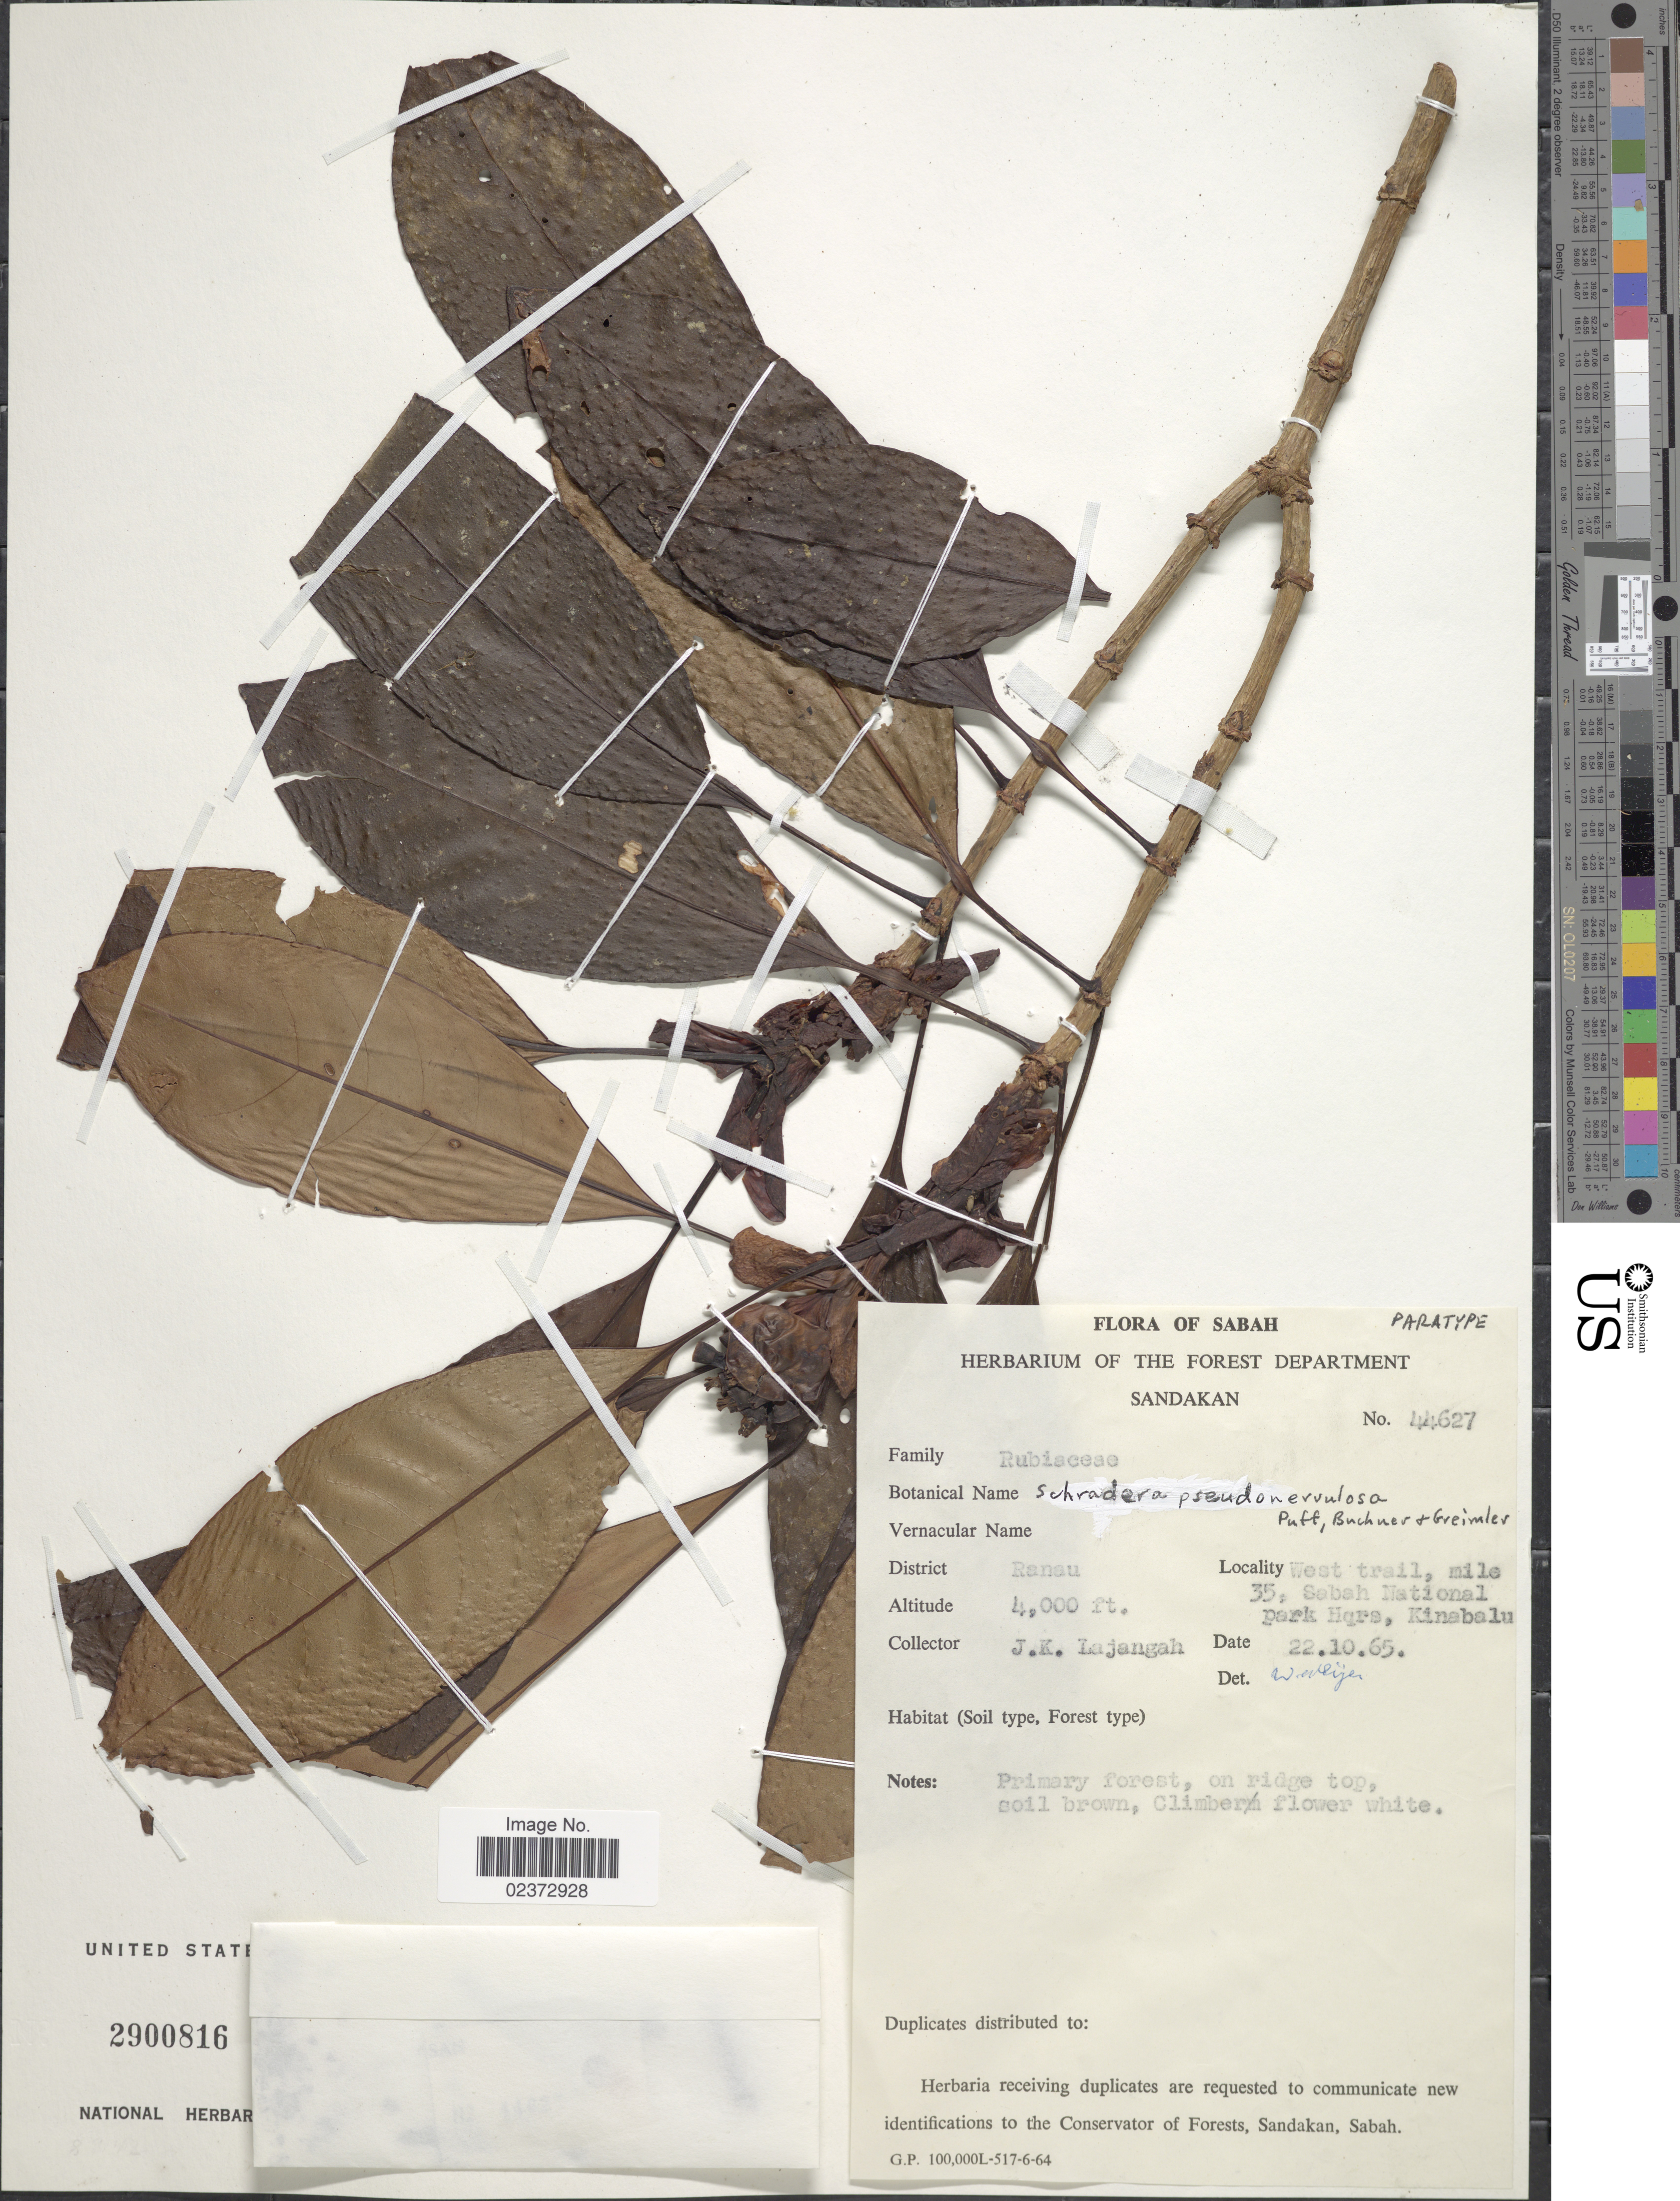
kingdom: Plantae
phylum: Tracheophyta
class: Magnoliopsida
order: Gentianales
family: Rubiaceae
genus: Schradera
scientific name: Schradera pseudonervulosa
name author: Puff et al.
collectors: J.K. Lajangah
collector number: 44627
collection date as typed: Transcribed d/m/y: 22/10/65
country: Malaysia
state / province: Sabah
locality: District Ranau, West trail, mile 35, Sabah National park Hqra, Kinabalu, Primary forest, on ridge top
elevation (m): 1219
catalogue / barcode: US 2900816